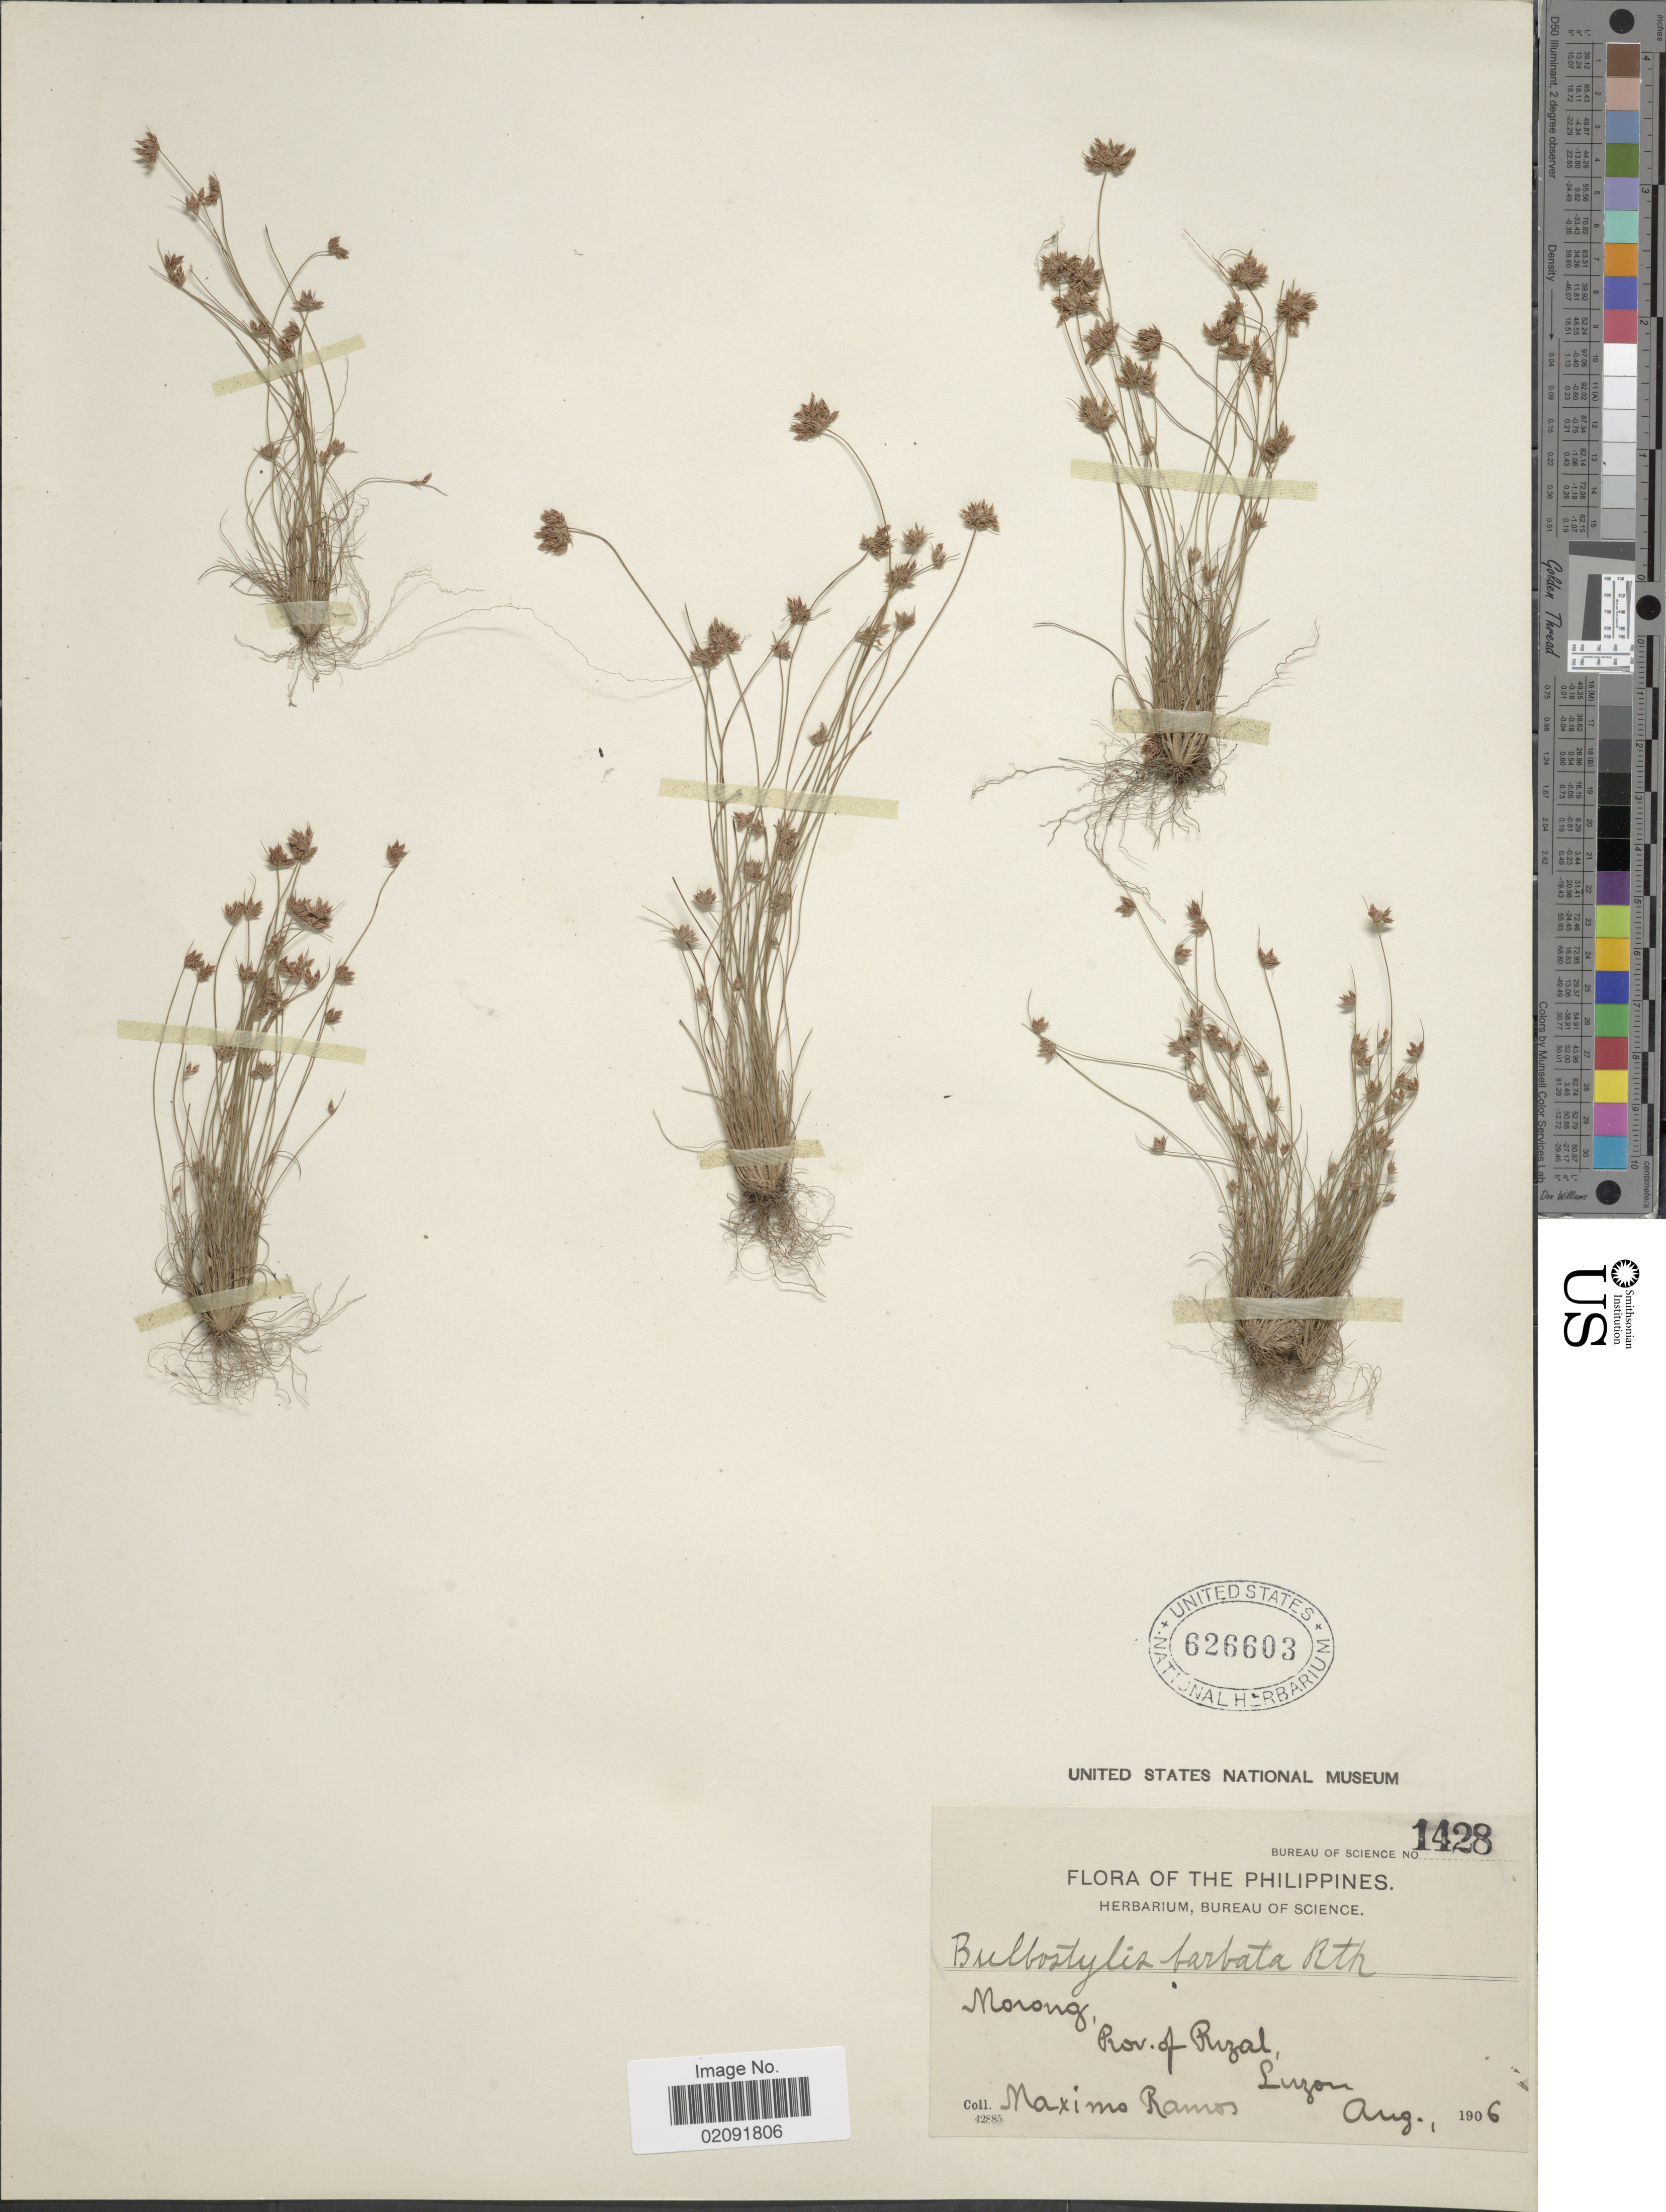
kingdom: Plantae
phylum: Tracheophyta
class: Liliopsida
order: Poales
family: Cyperaceae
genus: Bulbostylis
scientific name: Bulbostylis barbata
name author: (Rottb.) C.B. Clarke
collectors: M. Ramos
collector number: Bureau of Science 1428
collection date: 1906-08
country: Philippines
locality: Norong, prov. of Rizal, Luzon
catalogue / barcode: US 626603